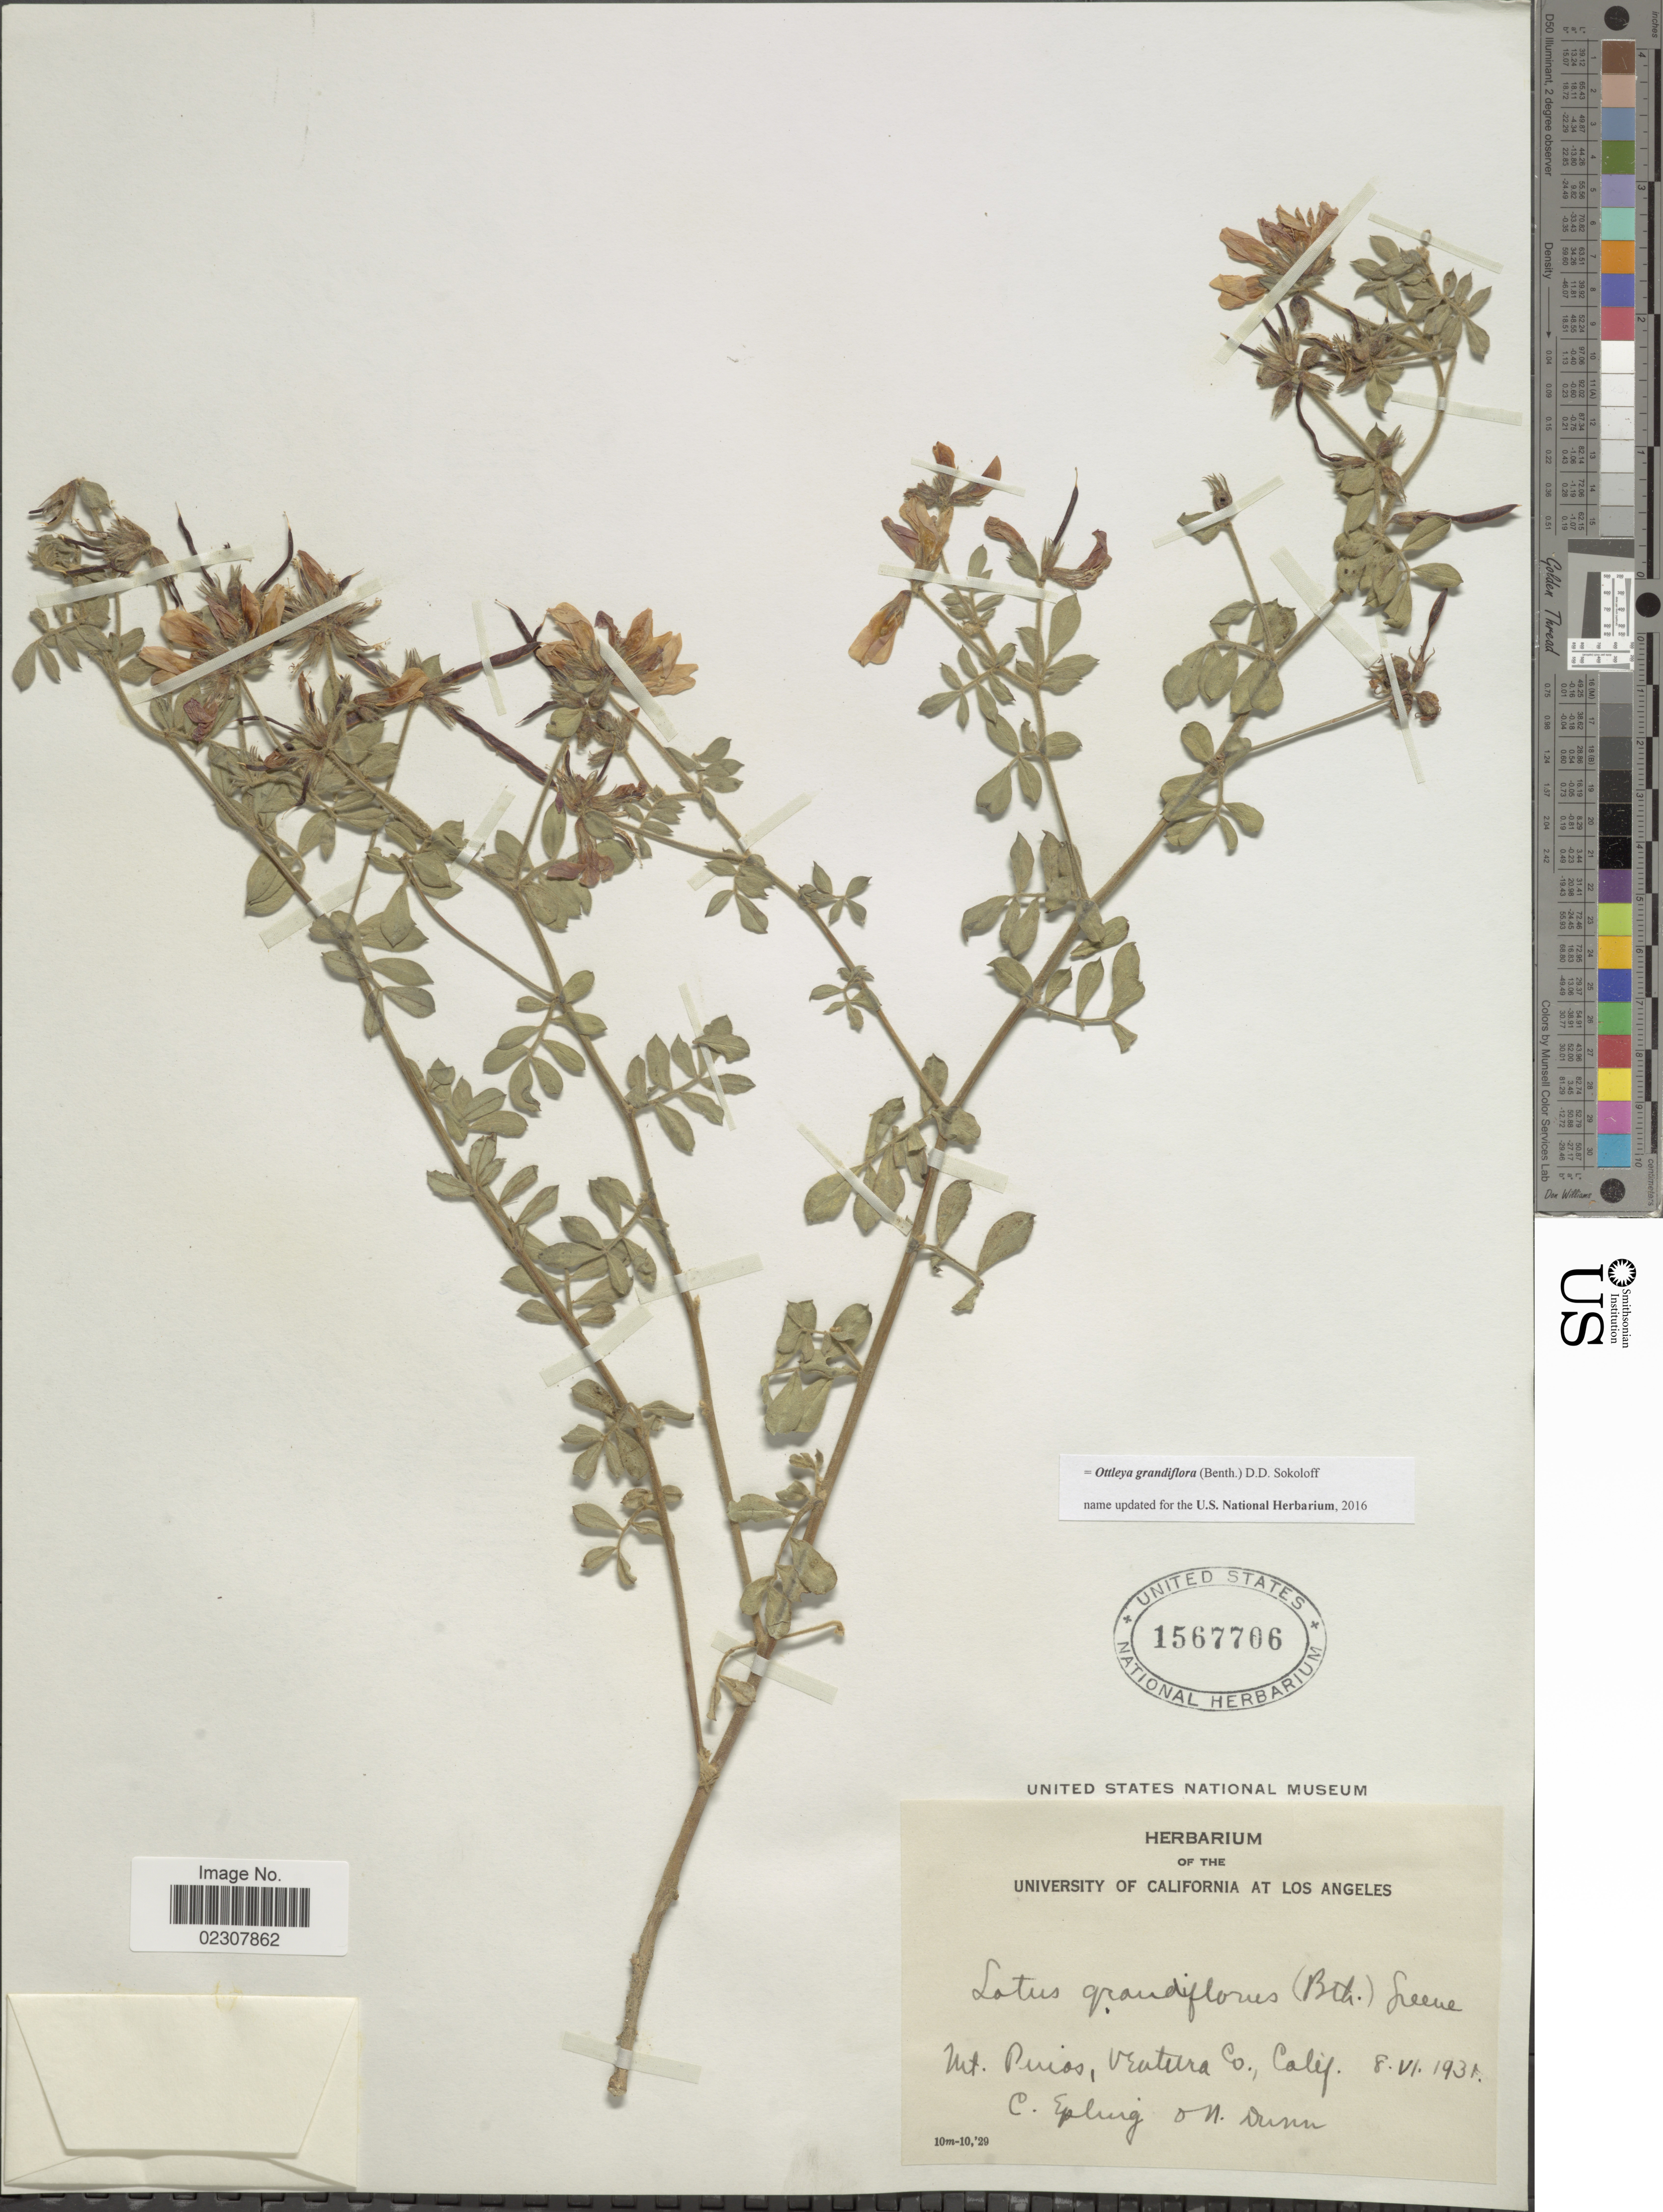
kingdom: Plantae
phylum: Tracheophyta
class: Magnoliopsida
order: Fabales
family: Fabaceae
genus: Ottleya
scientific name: Ottleya grandiflora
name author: (Benth.) D.D. Sokoloff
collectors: C. C. Epling & N. Dunn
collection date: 1931-06-08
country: United States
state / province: California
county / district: Ventura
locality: Mt. Pinos, Ventura Co.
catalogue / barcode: US 1567706